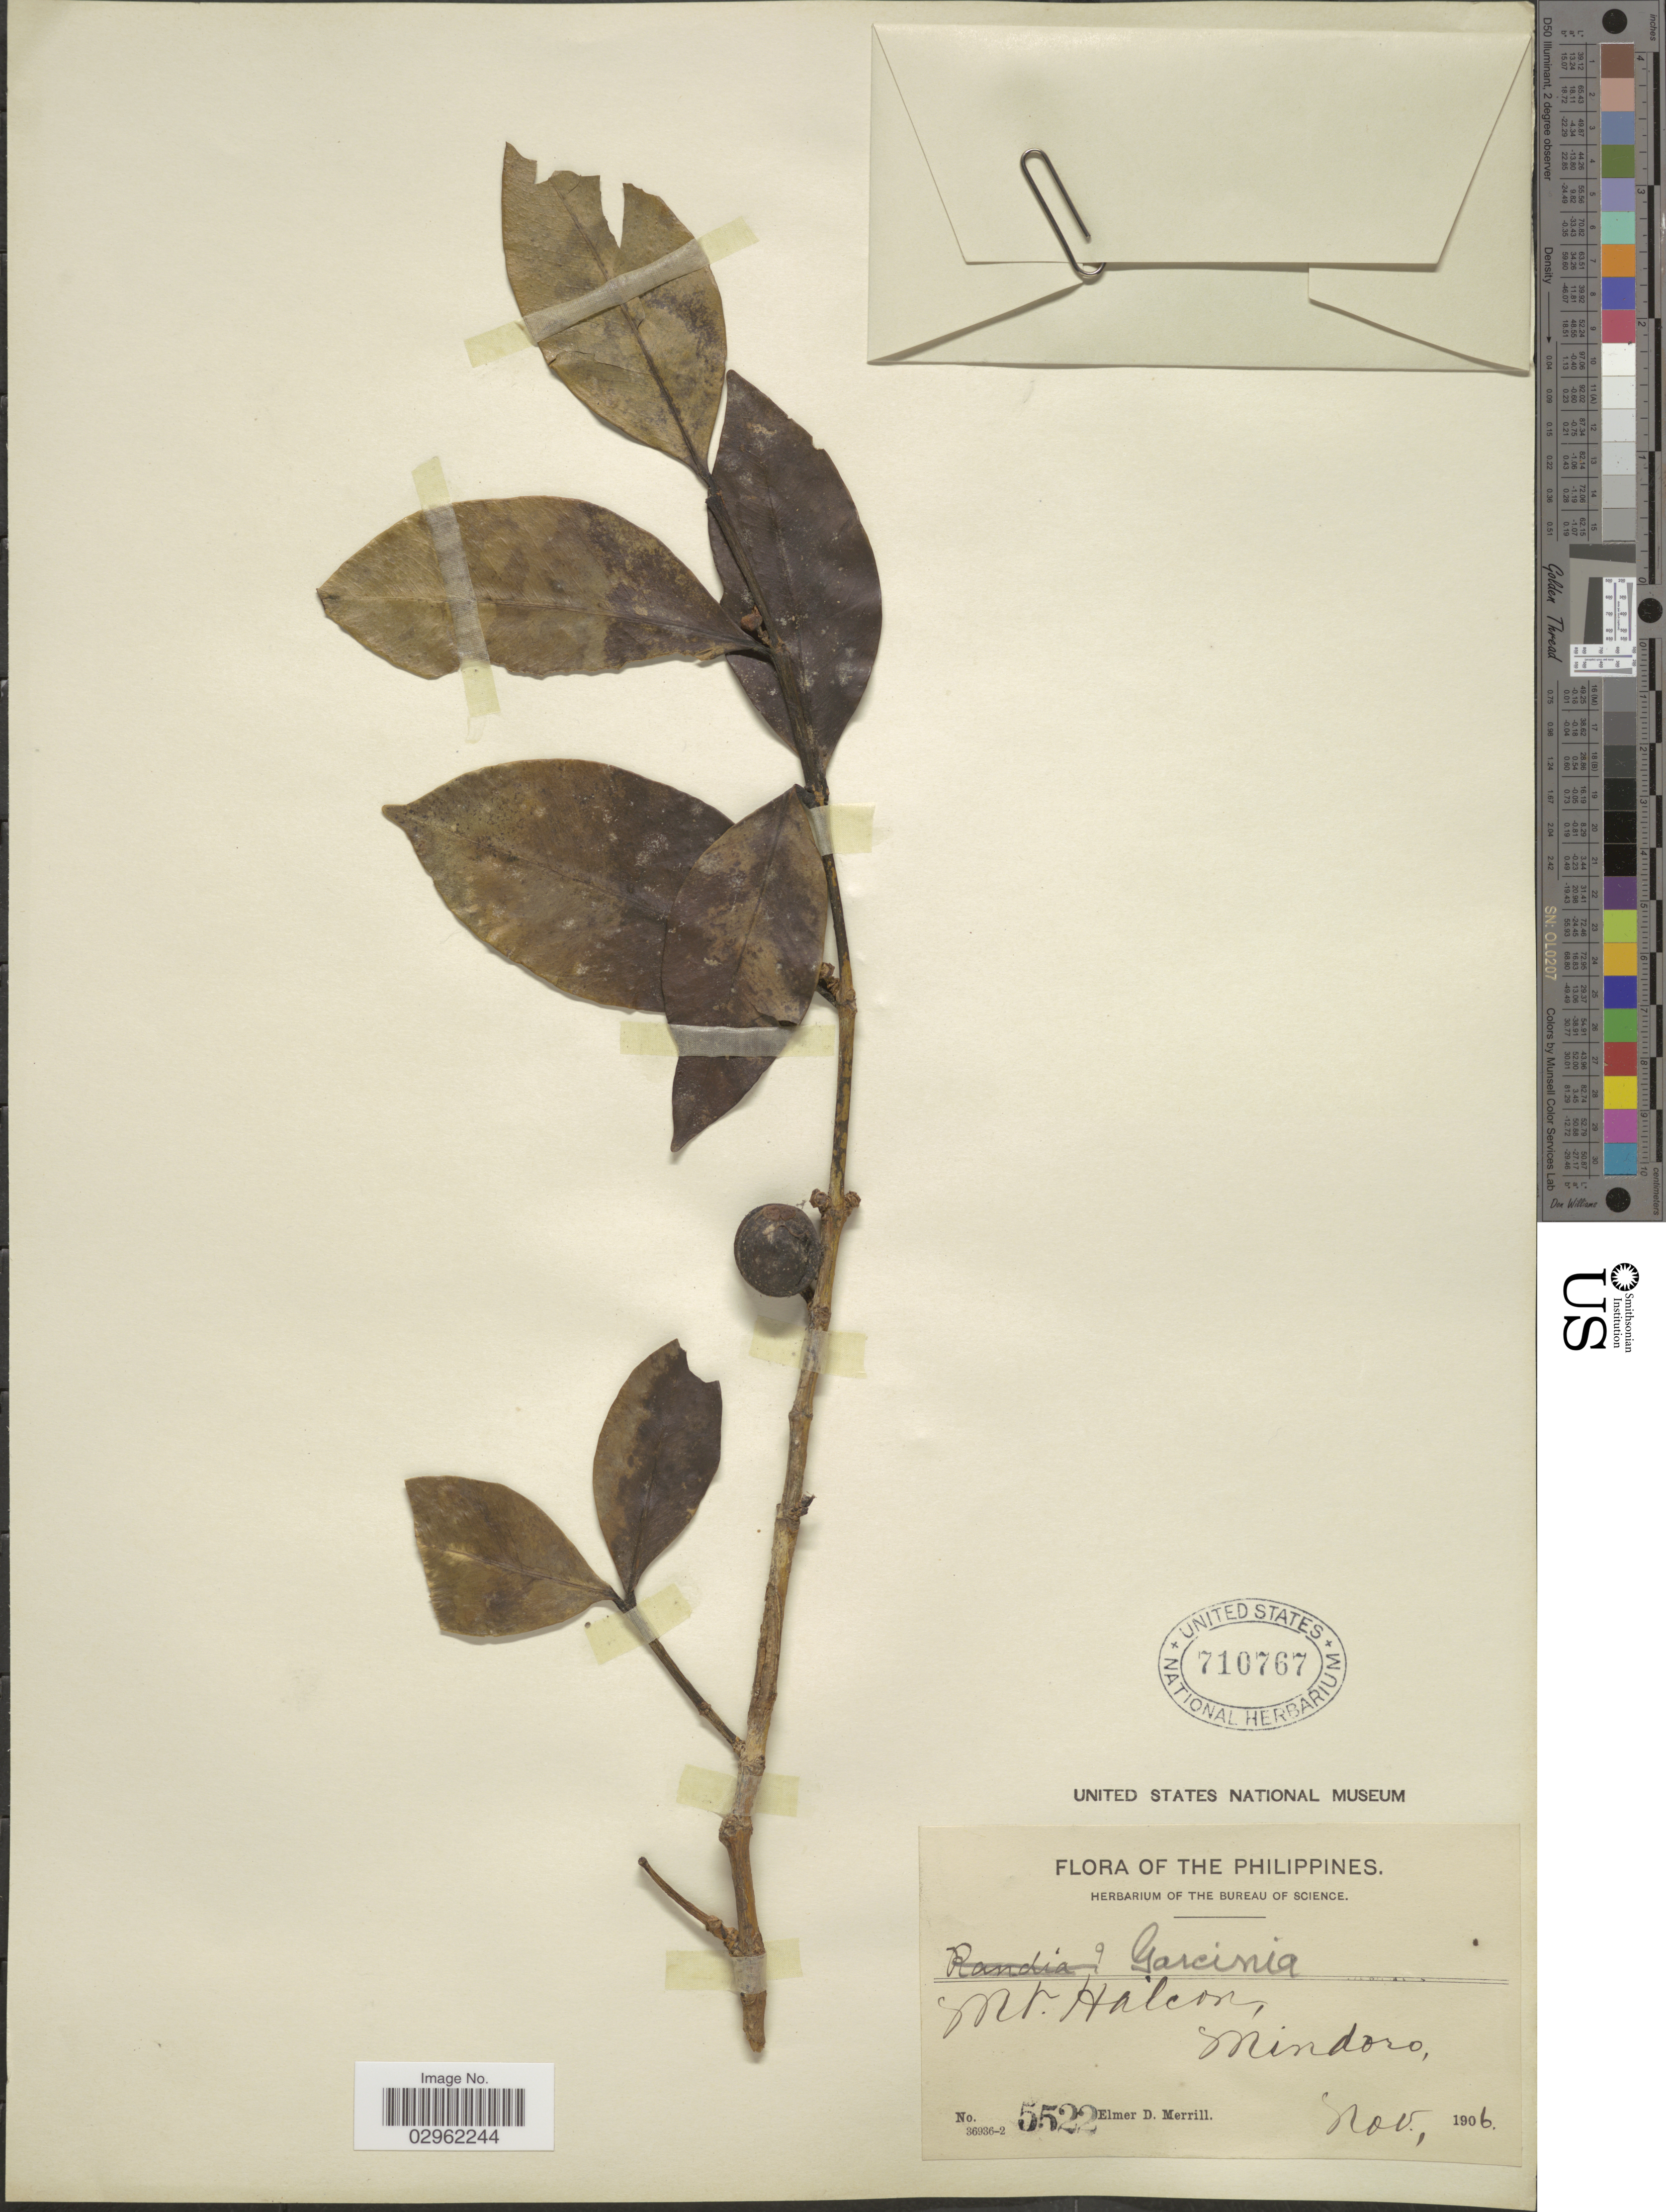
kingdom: Plantae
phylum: Tracheophyta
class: Magnoliopsida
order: Malpighiales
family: Clusiaceae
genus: Garcinia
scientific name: Garcinia sp.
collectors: E. D. Merrill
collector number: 5522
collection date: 1906-11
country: Philippines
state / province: Mimaropa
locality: Mt. Halcon, Mindoro.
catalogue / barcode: US 710767